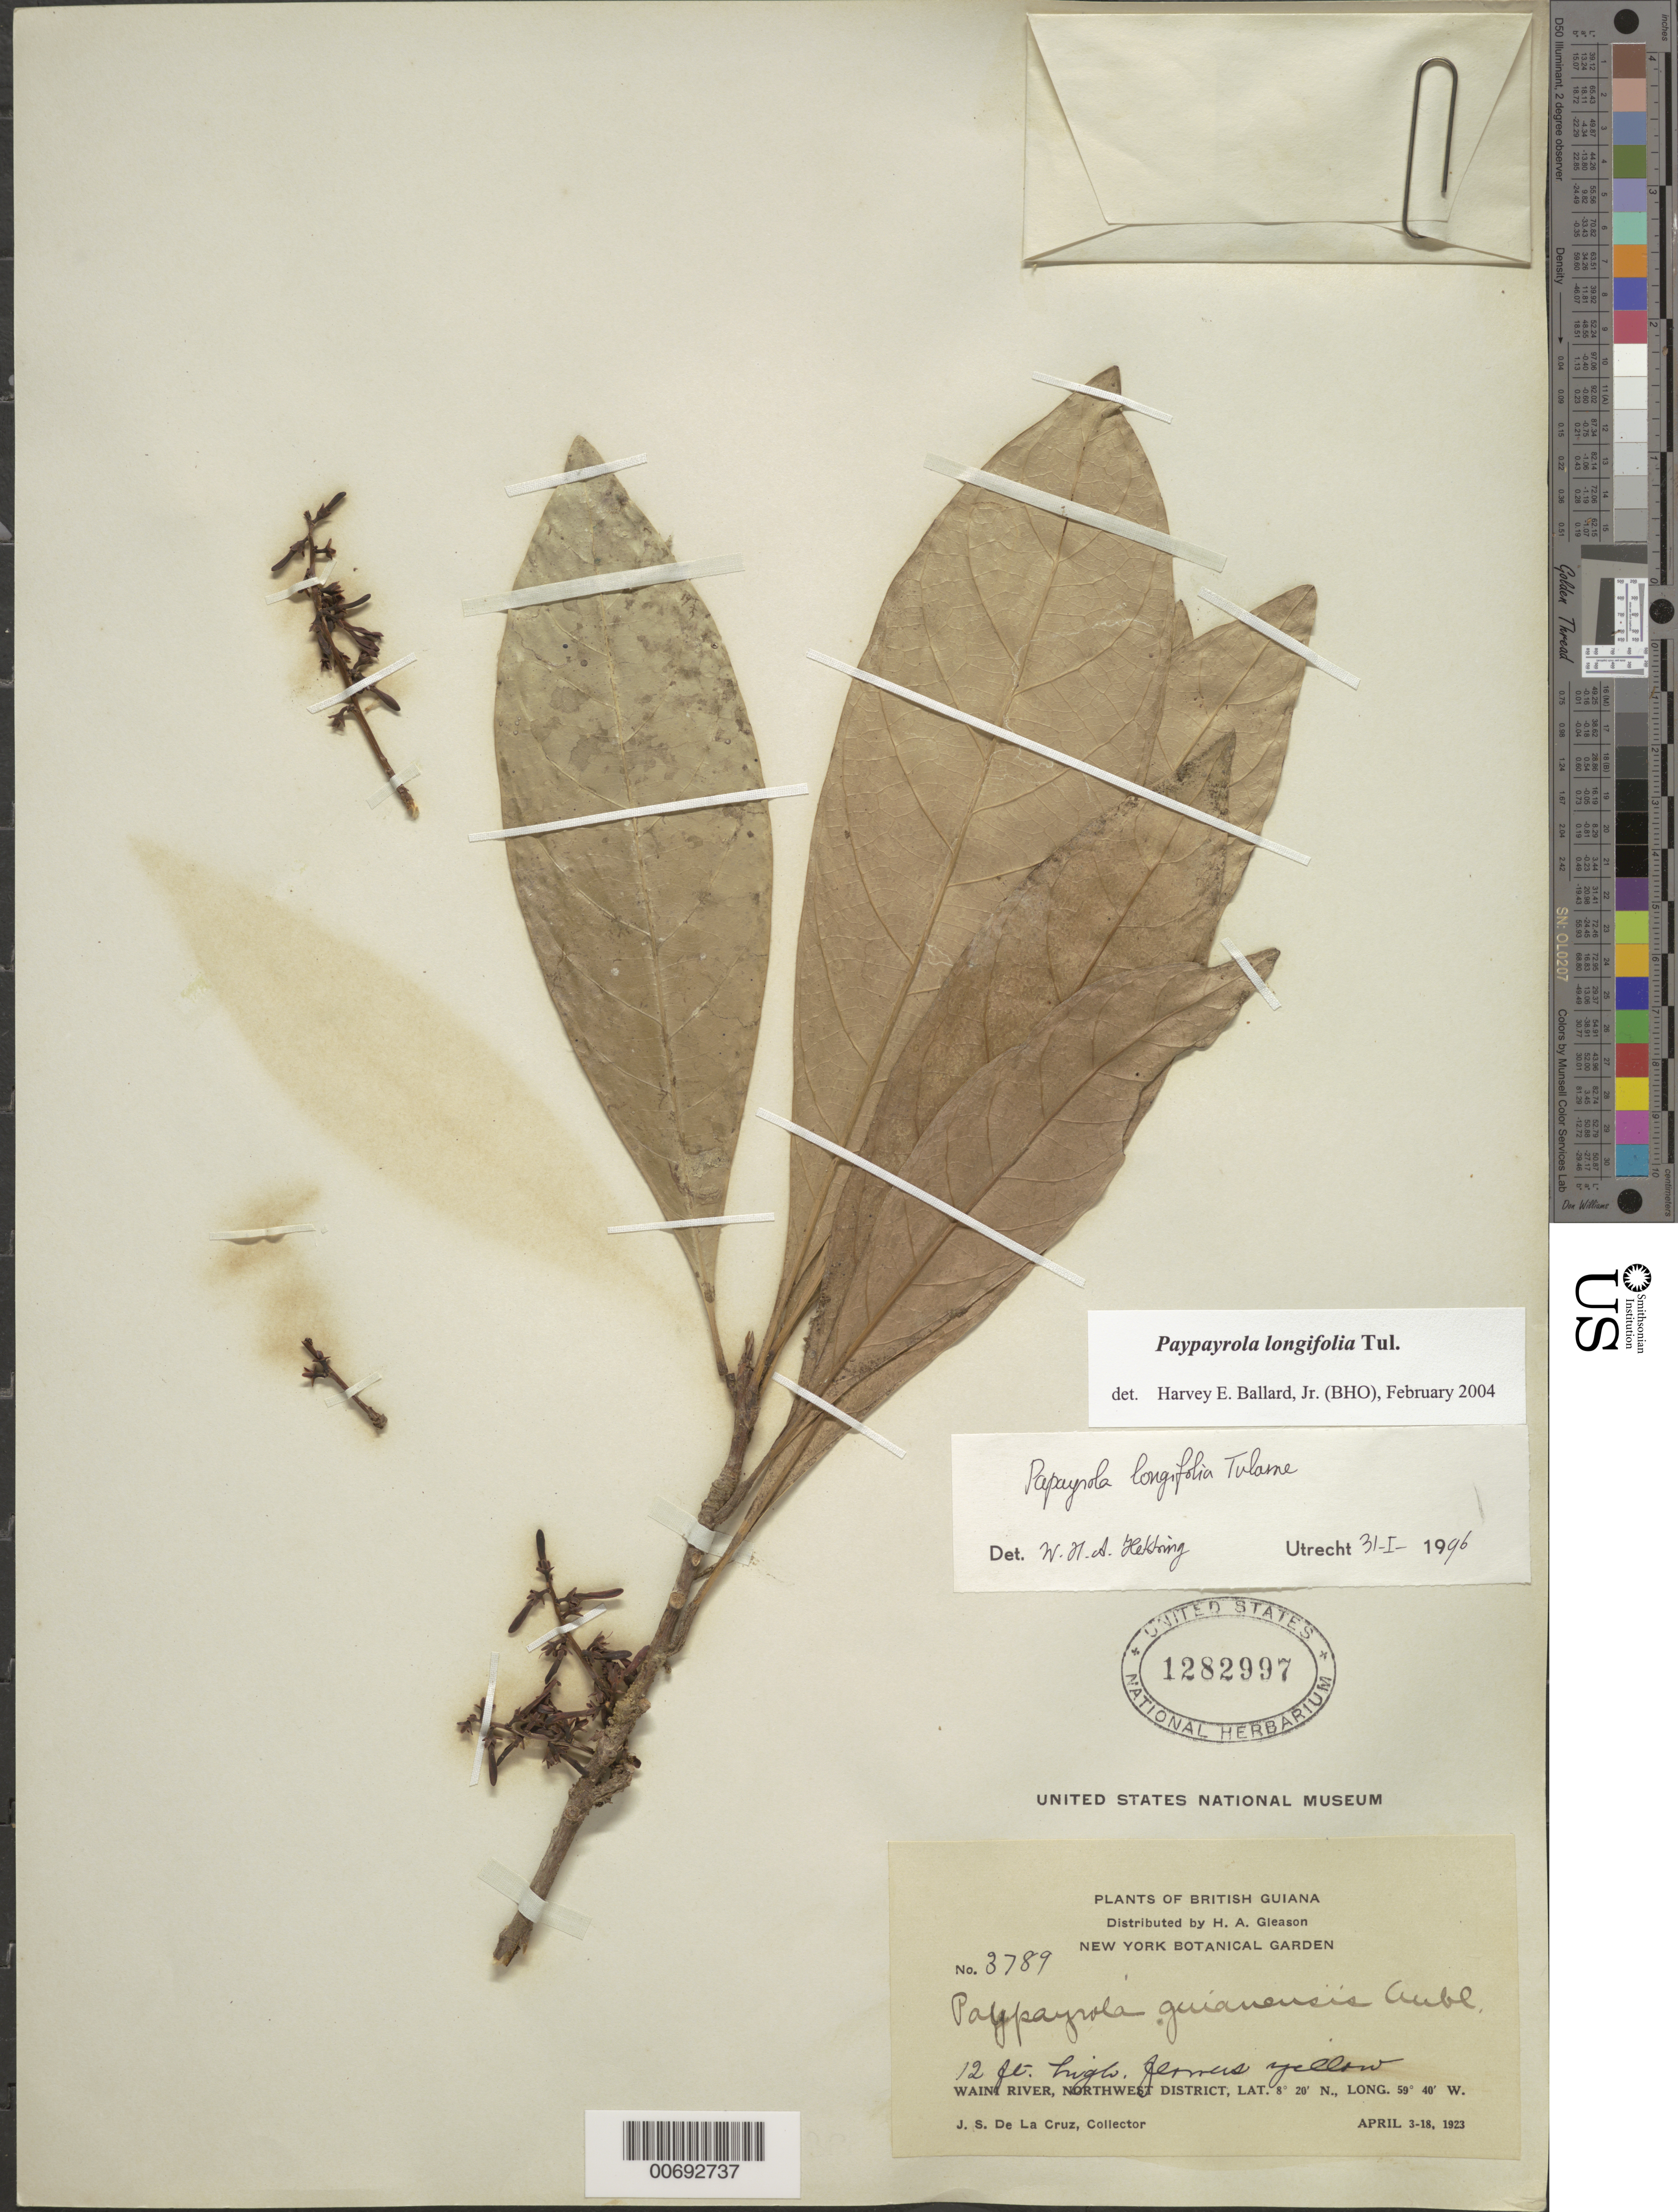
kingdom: Plantae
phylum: Tracheophyta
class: Magnoliopsida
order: Malpighiales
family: Violaceae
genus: Paypayrola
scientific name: Paypayrola longifolia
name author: Tul.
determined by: Ballard, Harvey E.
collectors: J. S. de la Cruz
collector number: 3789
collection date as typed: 3-Apr-23 to 18-Apr-23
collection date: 1923-04-03/1923-04-18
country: Guyana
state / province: Barima-Waini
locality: Waini R., NW District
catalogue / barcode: US 1282997